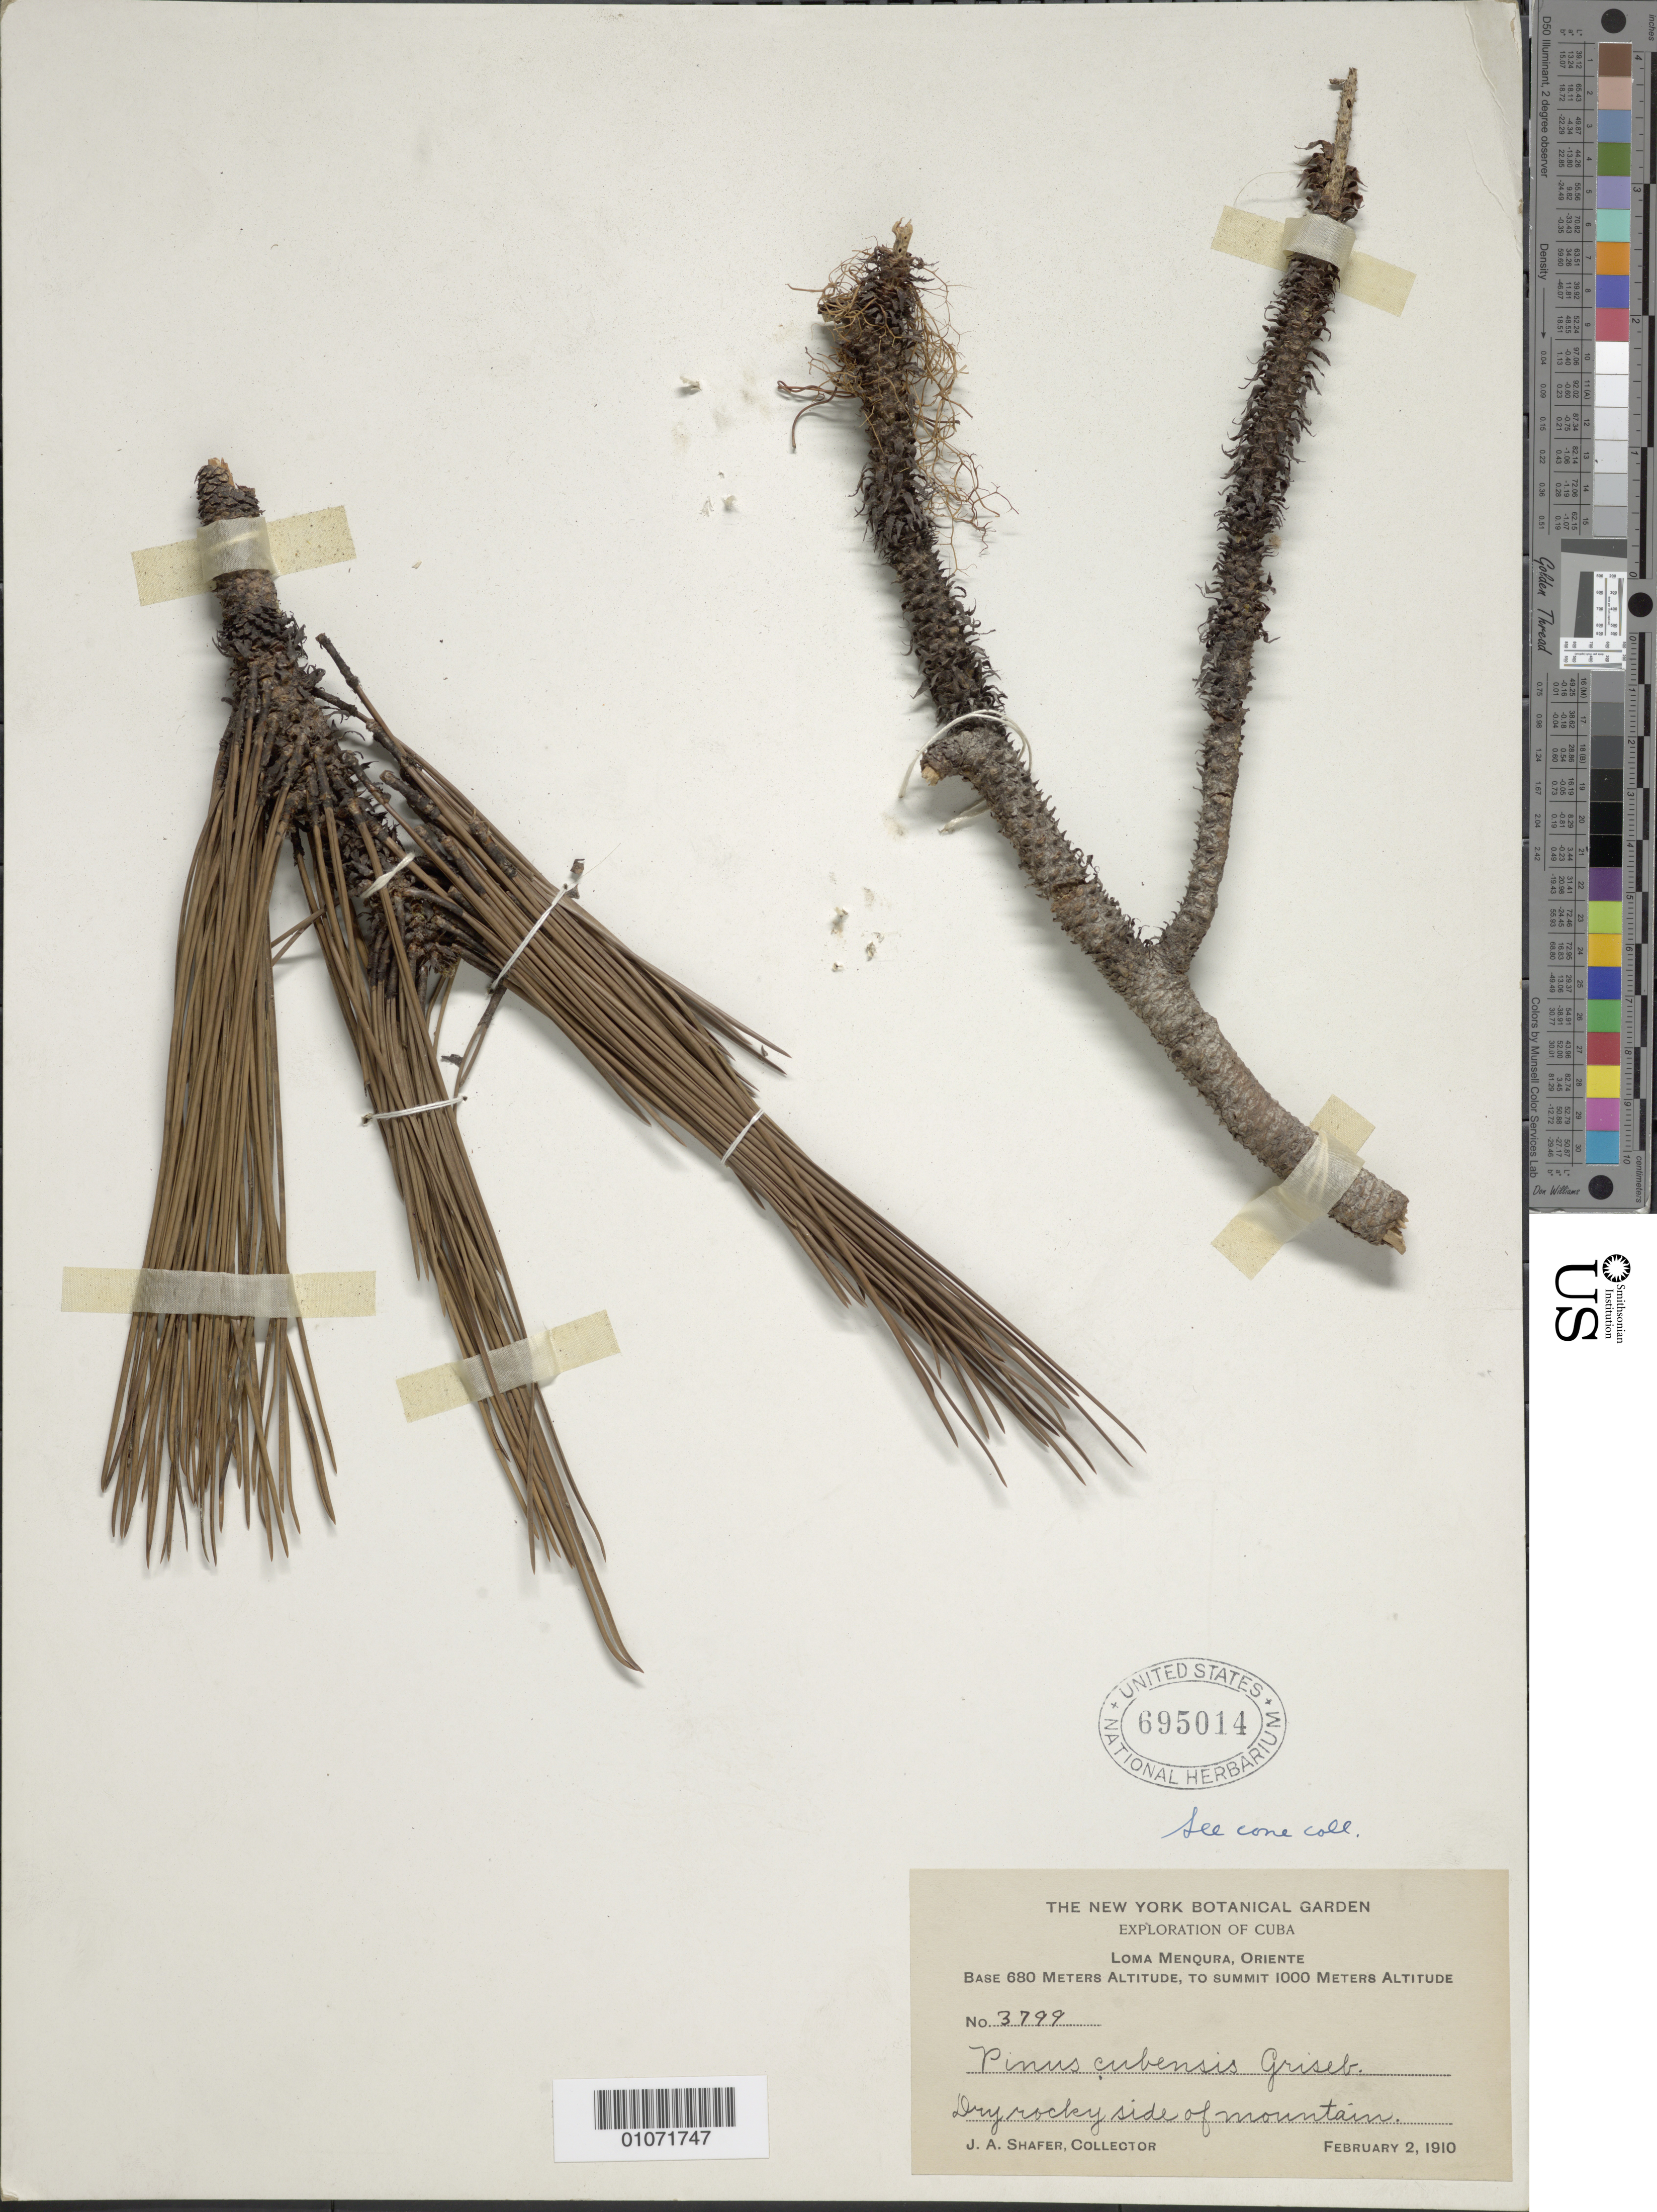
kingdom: Plantae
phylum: Tracheophyta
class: Pinopsida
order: Pinales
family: Pinaceae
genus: Pinus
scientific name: Pinus cubensis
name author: Griseb.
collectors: J. A. Shafer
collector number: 3799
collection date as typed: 02 Feb 1910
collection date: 1910-02-02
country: Cuba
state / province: Oriente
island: Cuba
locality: Loma Menqura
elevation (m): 680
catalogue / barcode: US 695014